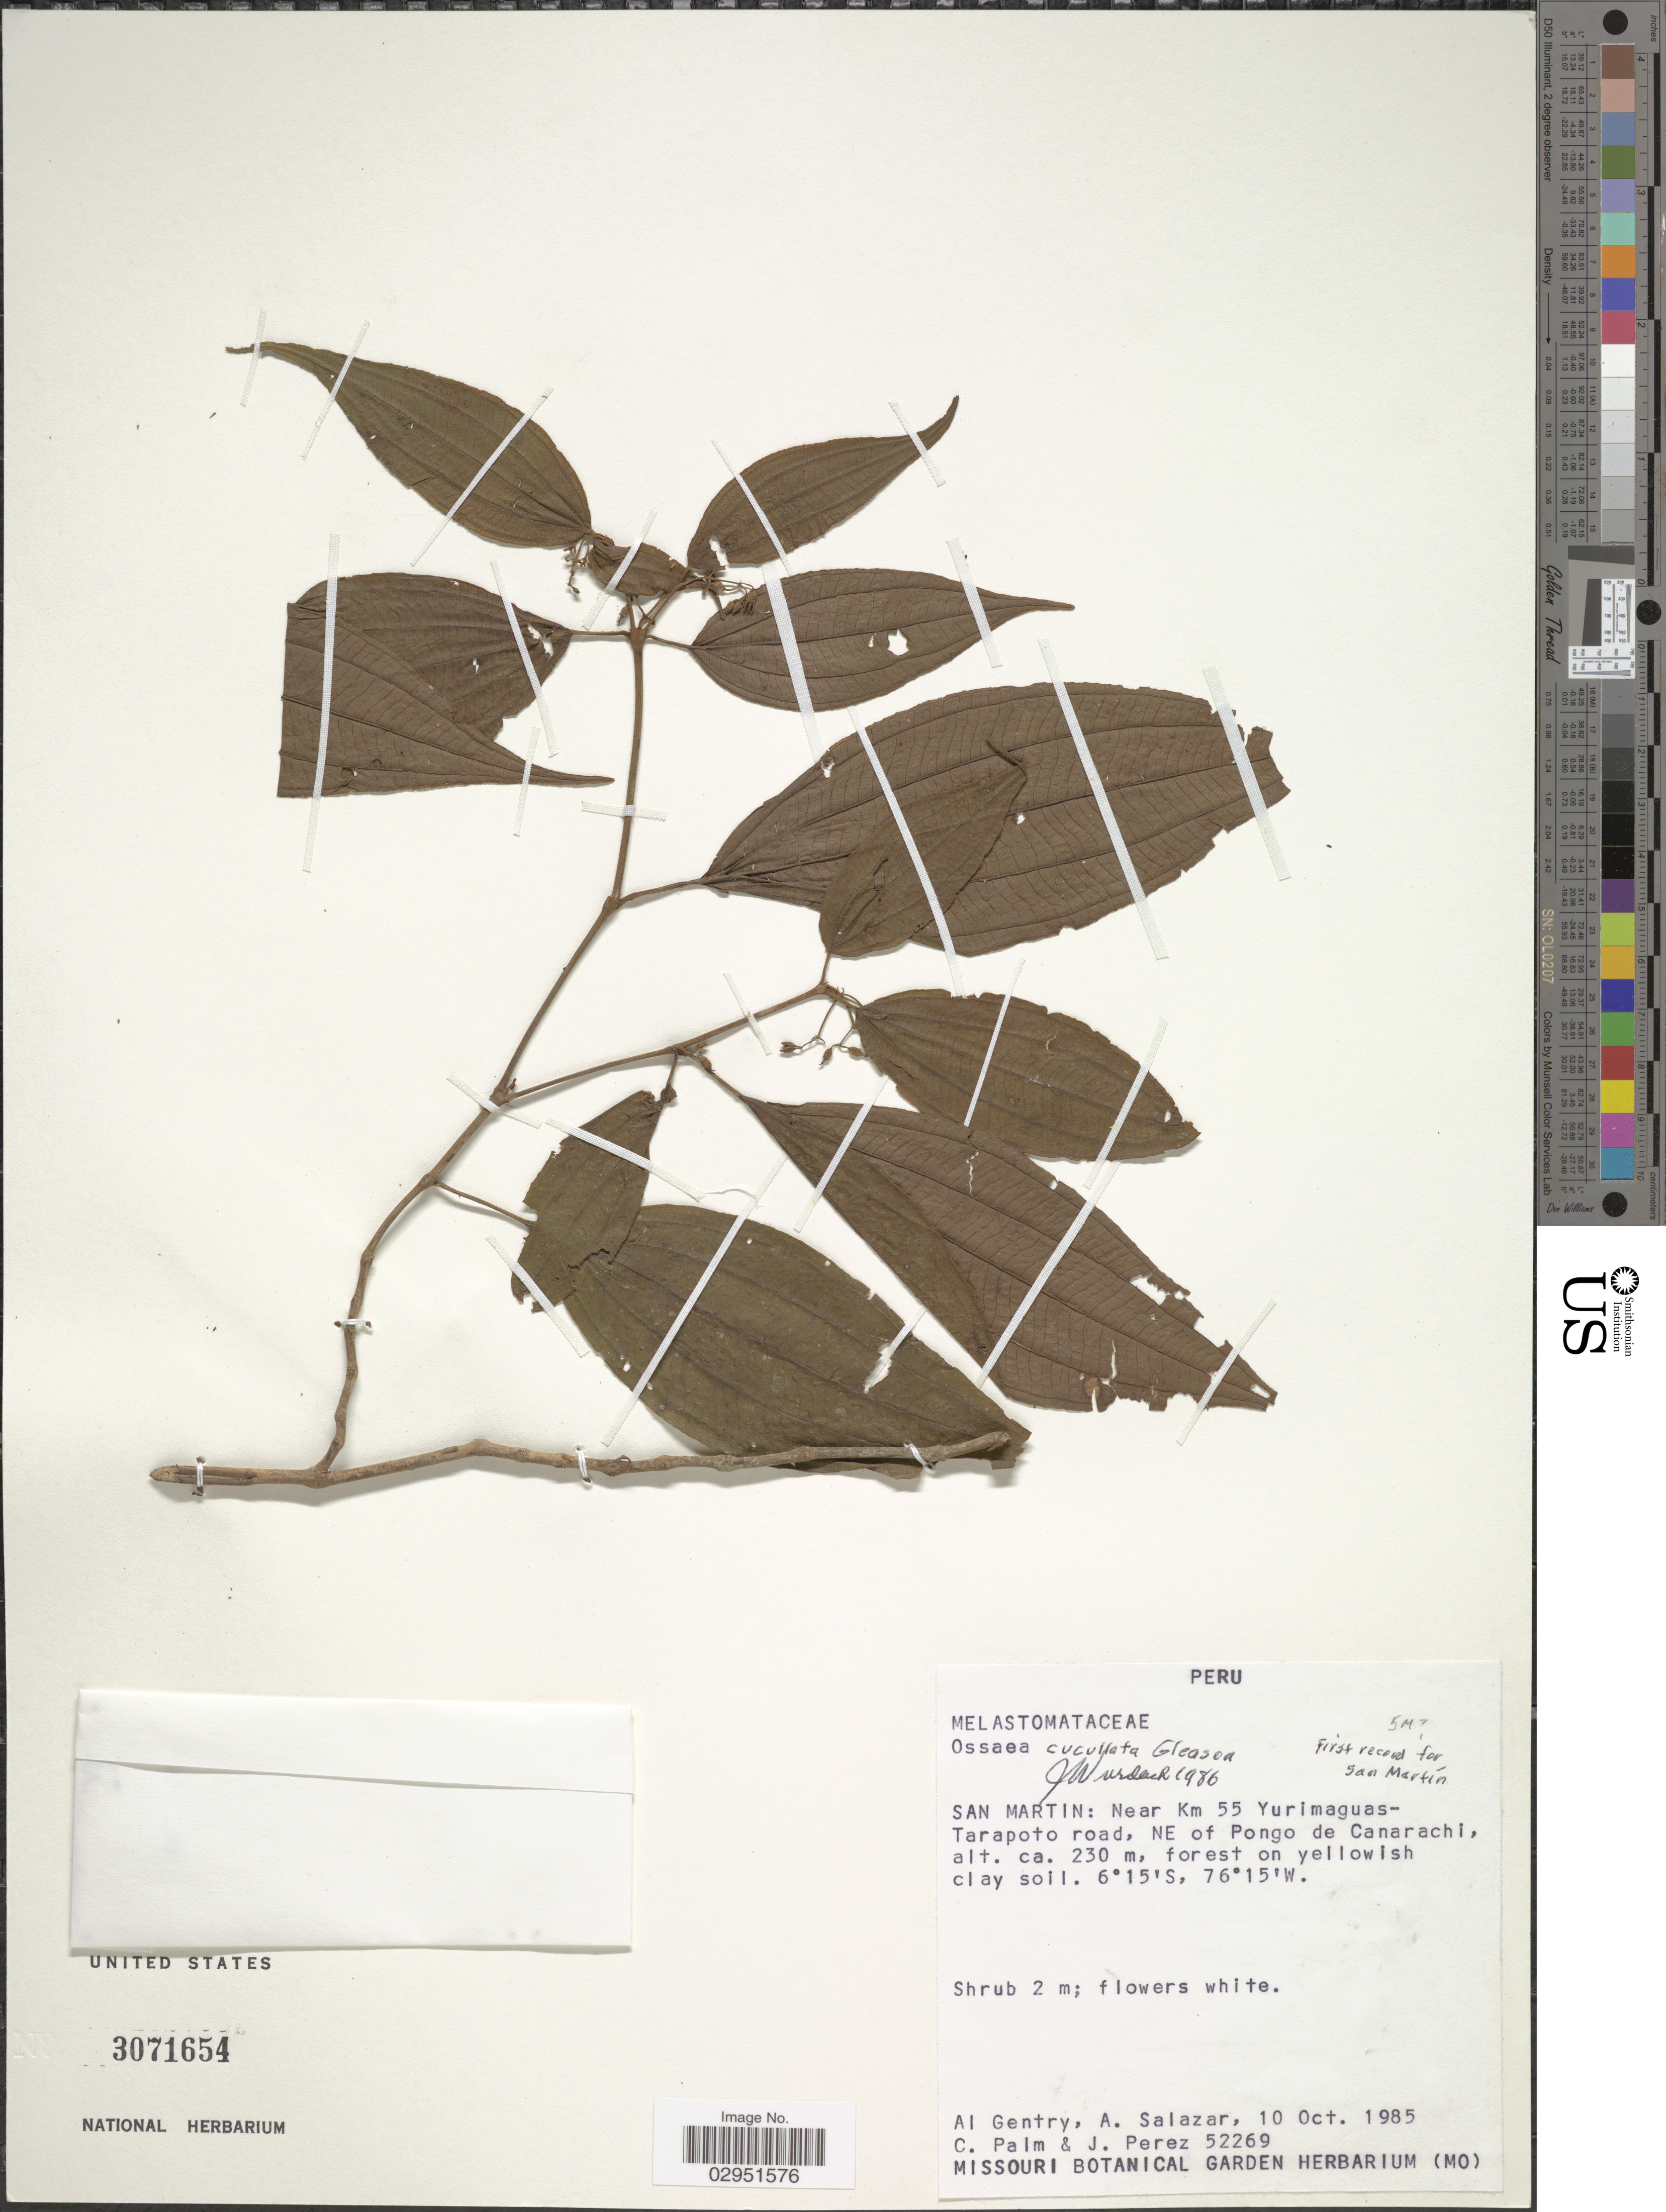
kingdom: Plantae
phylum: Tracheophyta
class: Magnoliopsida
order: Myrtales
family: Melastomataceae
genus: Ossaea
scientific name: Ossaea cucullata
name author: Gleason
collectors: A. H. Gentry, A. Salazar, C. Palm & J. Perez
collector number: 52269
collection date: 1985-10-10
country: Peru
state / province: San Martín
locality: Near Km 55 Yurimaguas-Tarapoto road, NE of Pongo de Canarachi.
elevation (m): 230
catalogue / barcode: US 3071654